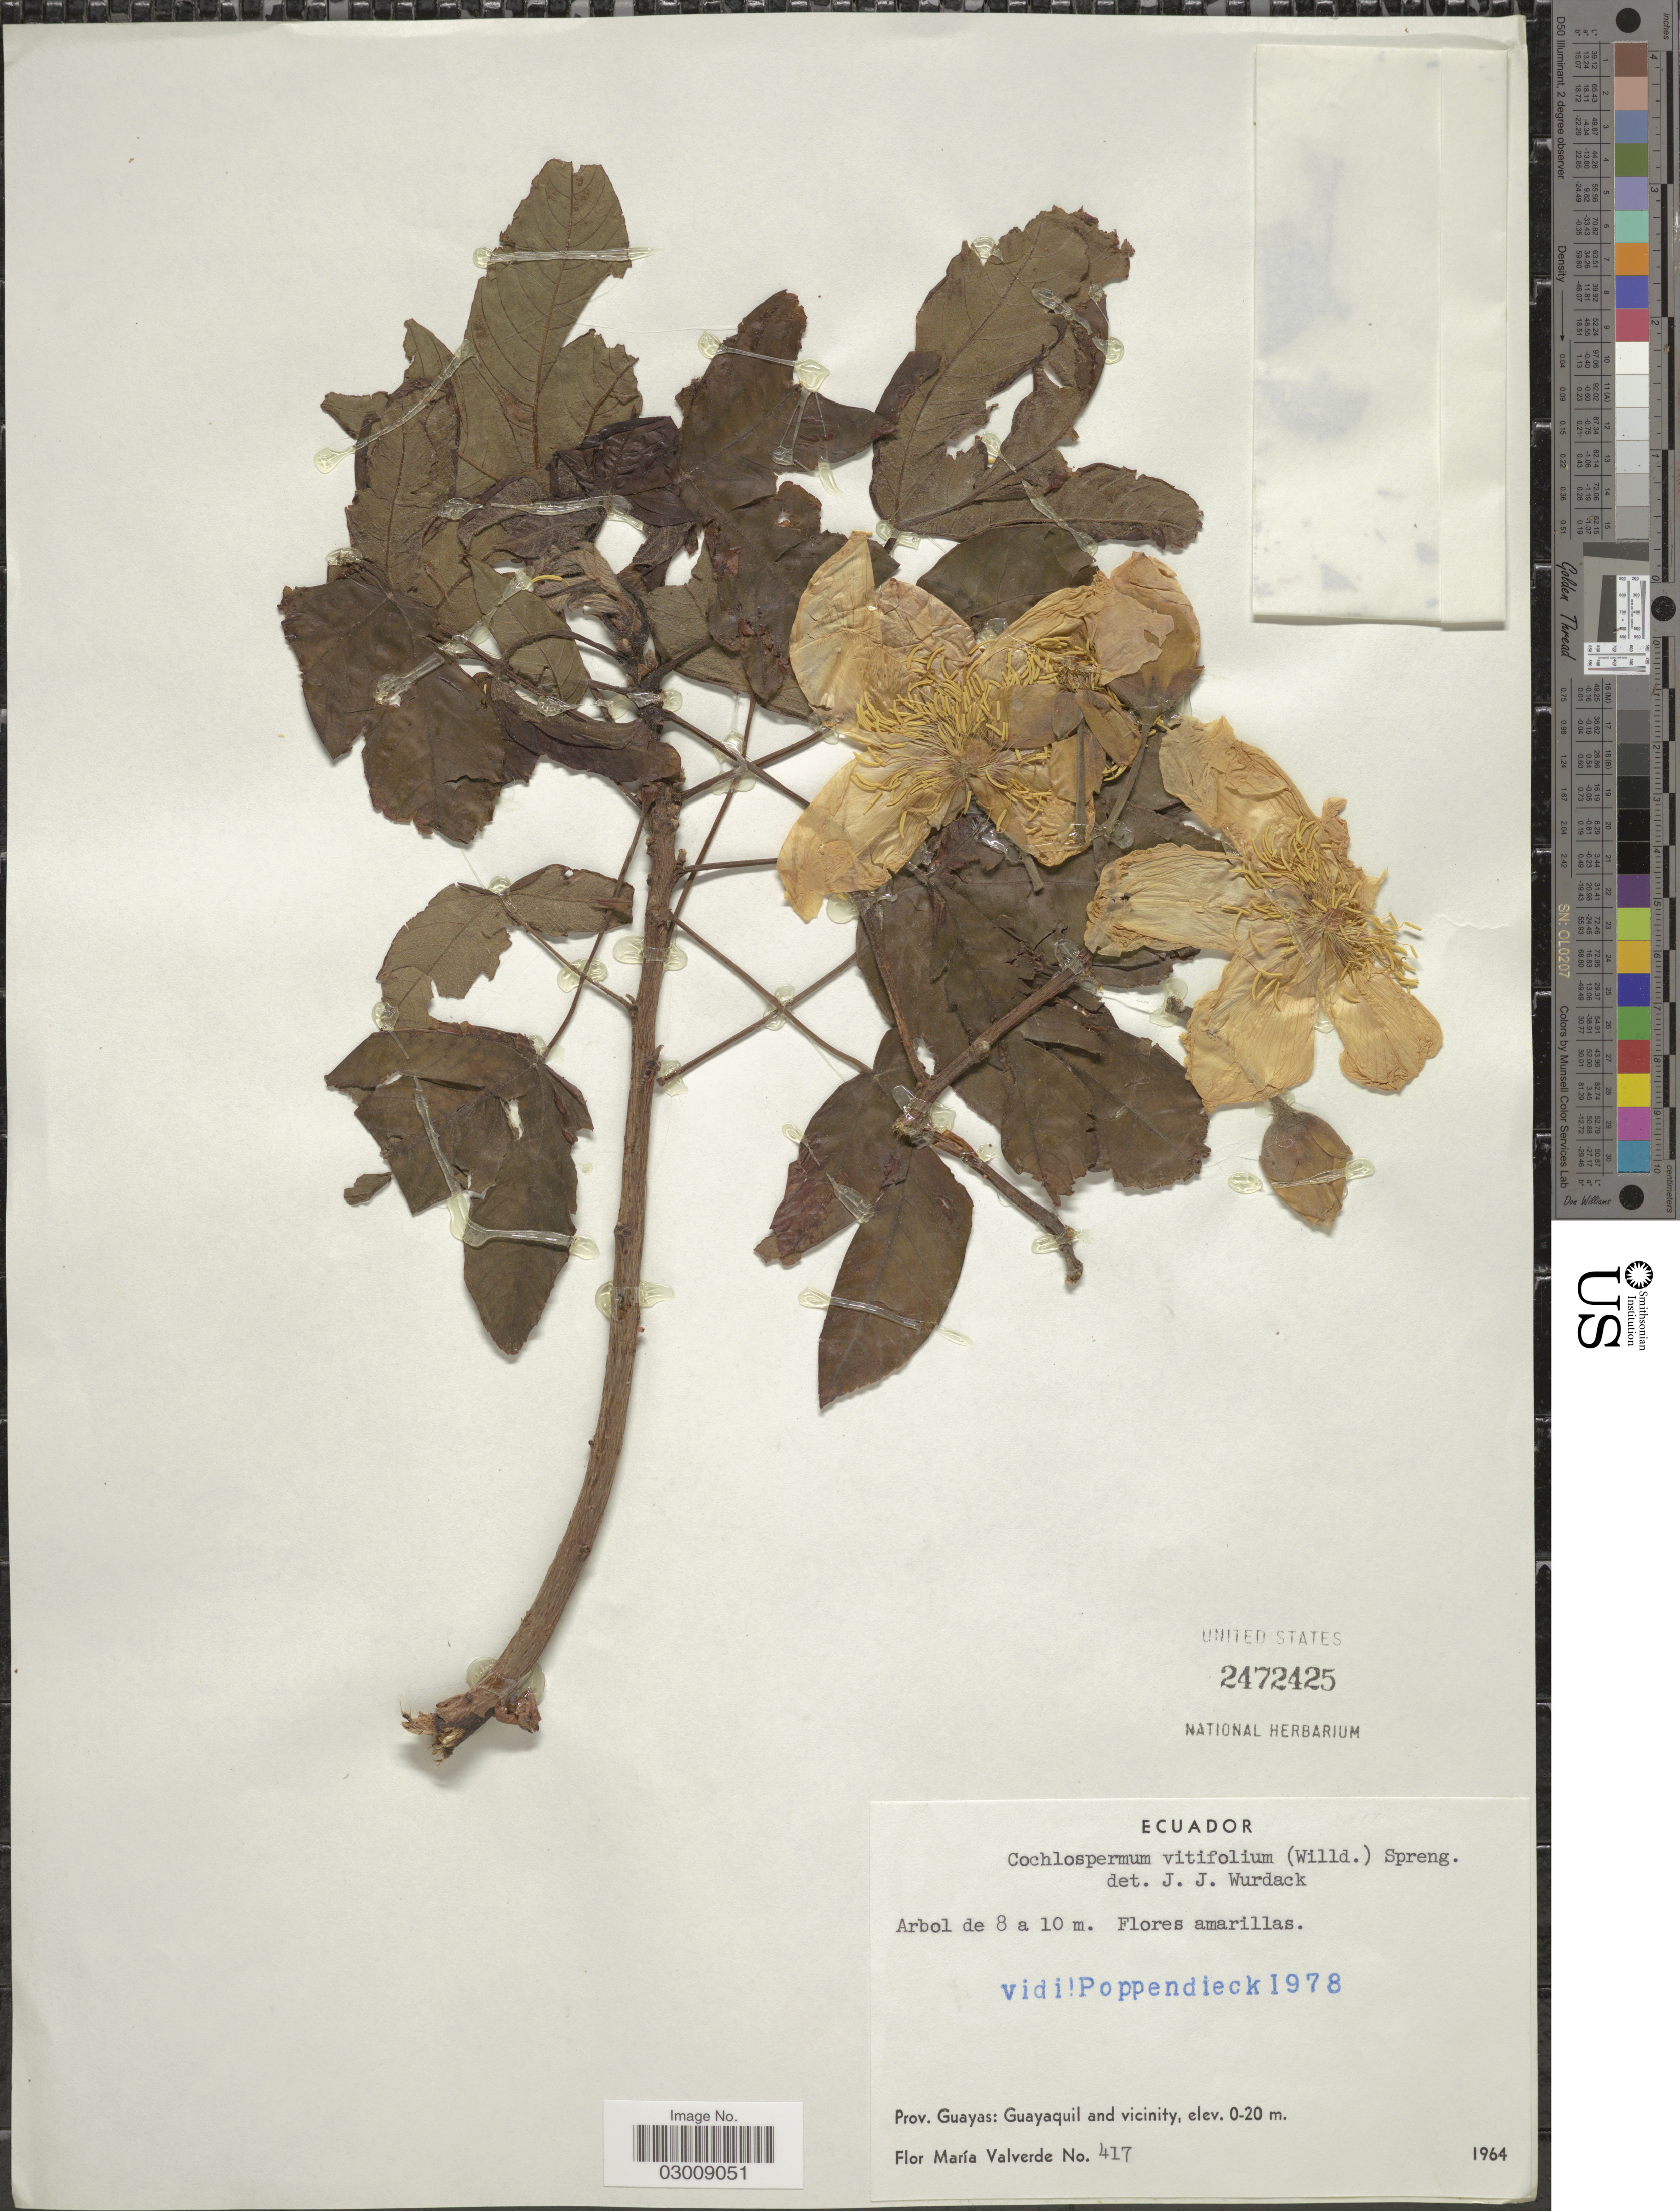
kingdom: Plantae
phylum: Tracheophyta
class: Magnoliopsida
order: Malvales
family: Cochlospermaceae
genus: Cochlospermum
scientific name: Cochlospermum vitifolium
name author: (Willd.) Spreng.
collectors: F. M. Valverde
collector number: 417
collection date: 1964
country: Ecuador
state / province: Guayas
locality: Guayaquil and vicinity.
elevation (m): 0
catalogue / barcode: US 2472425